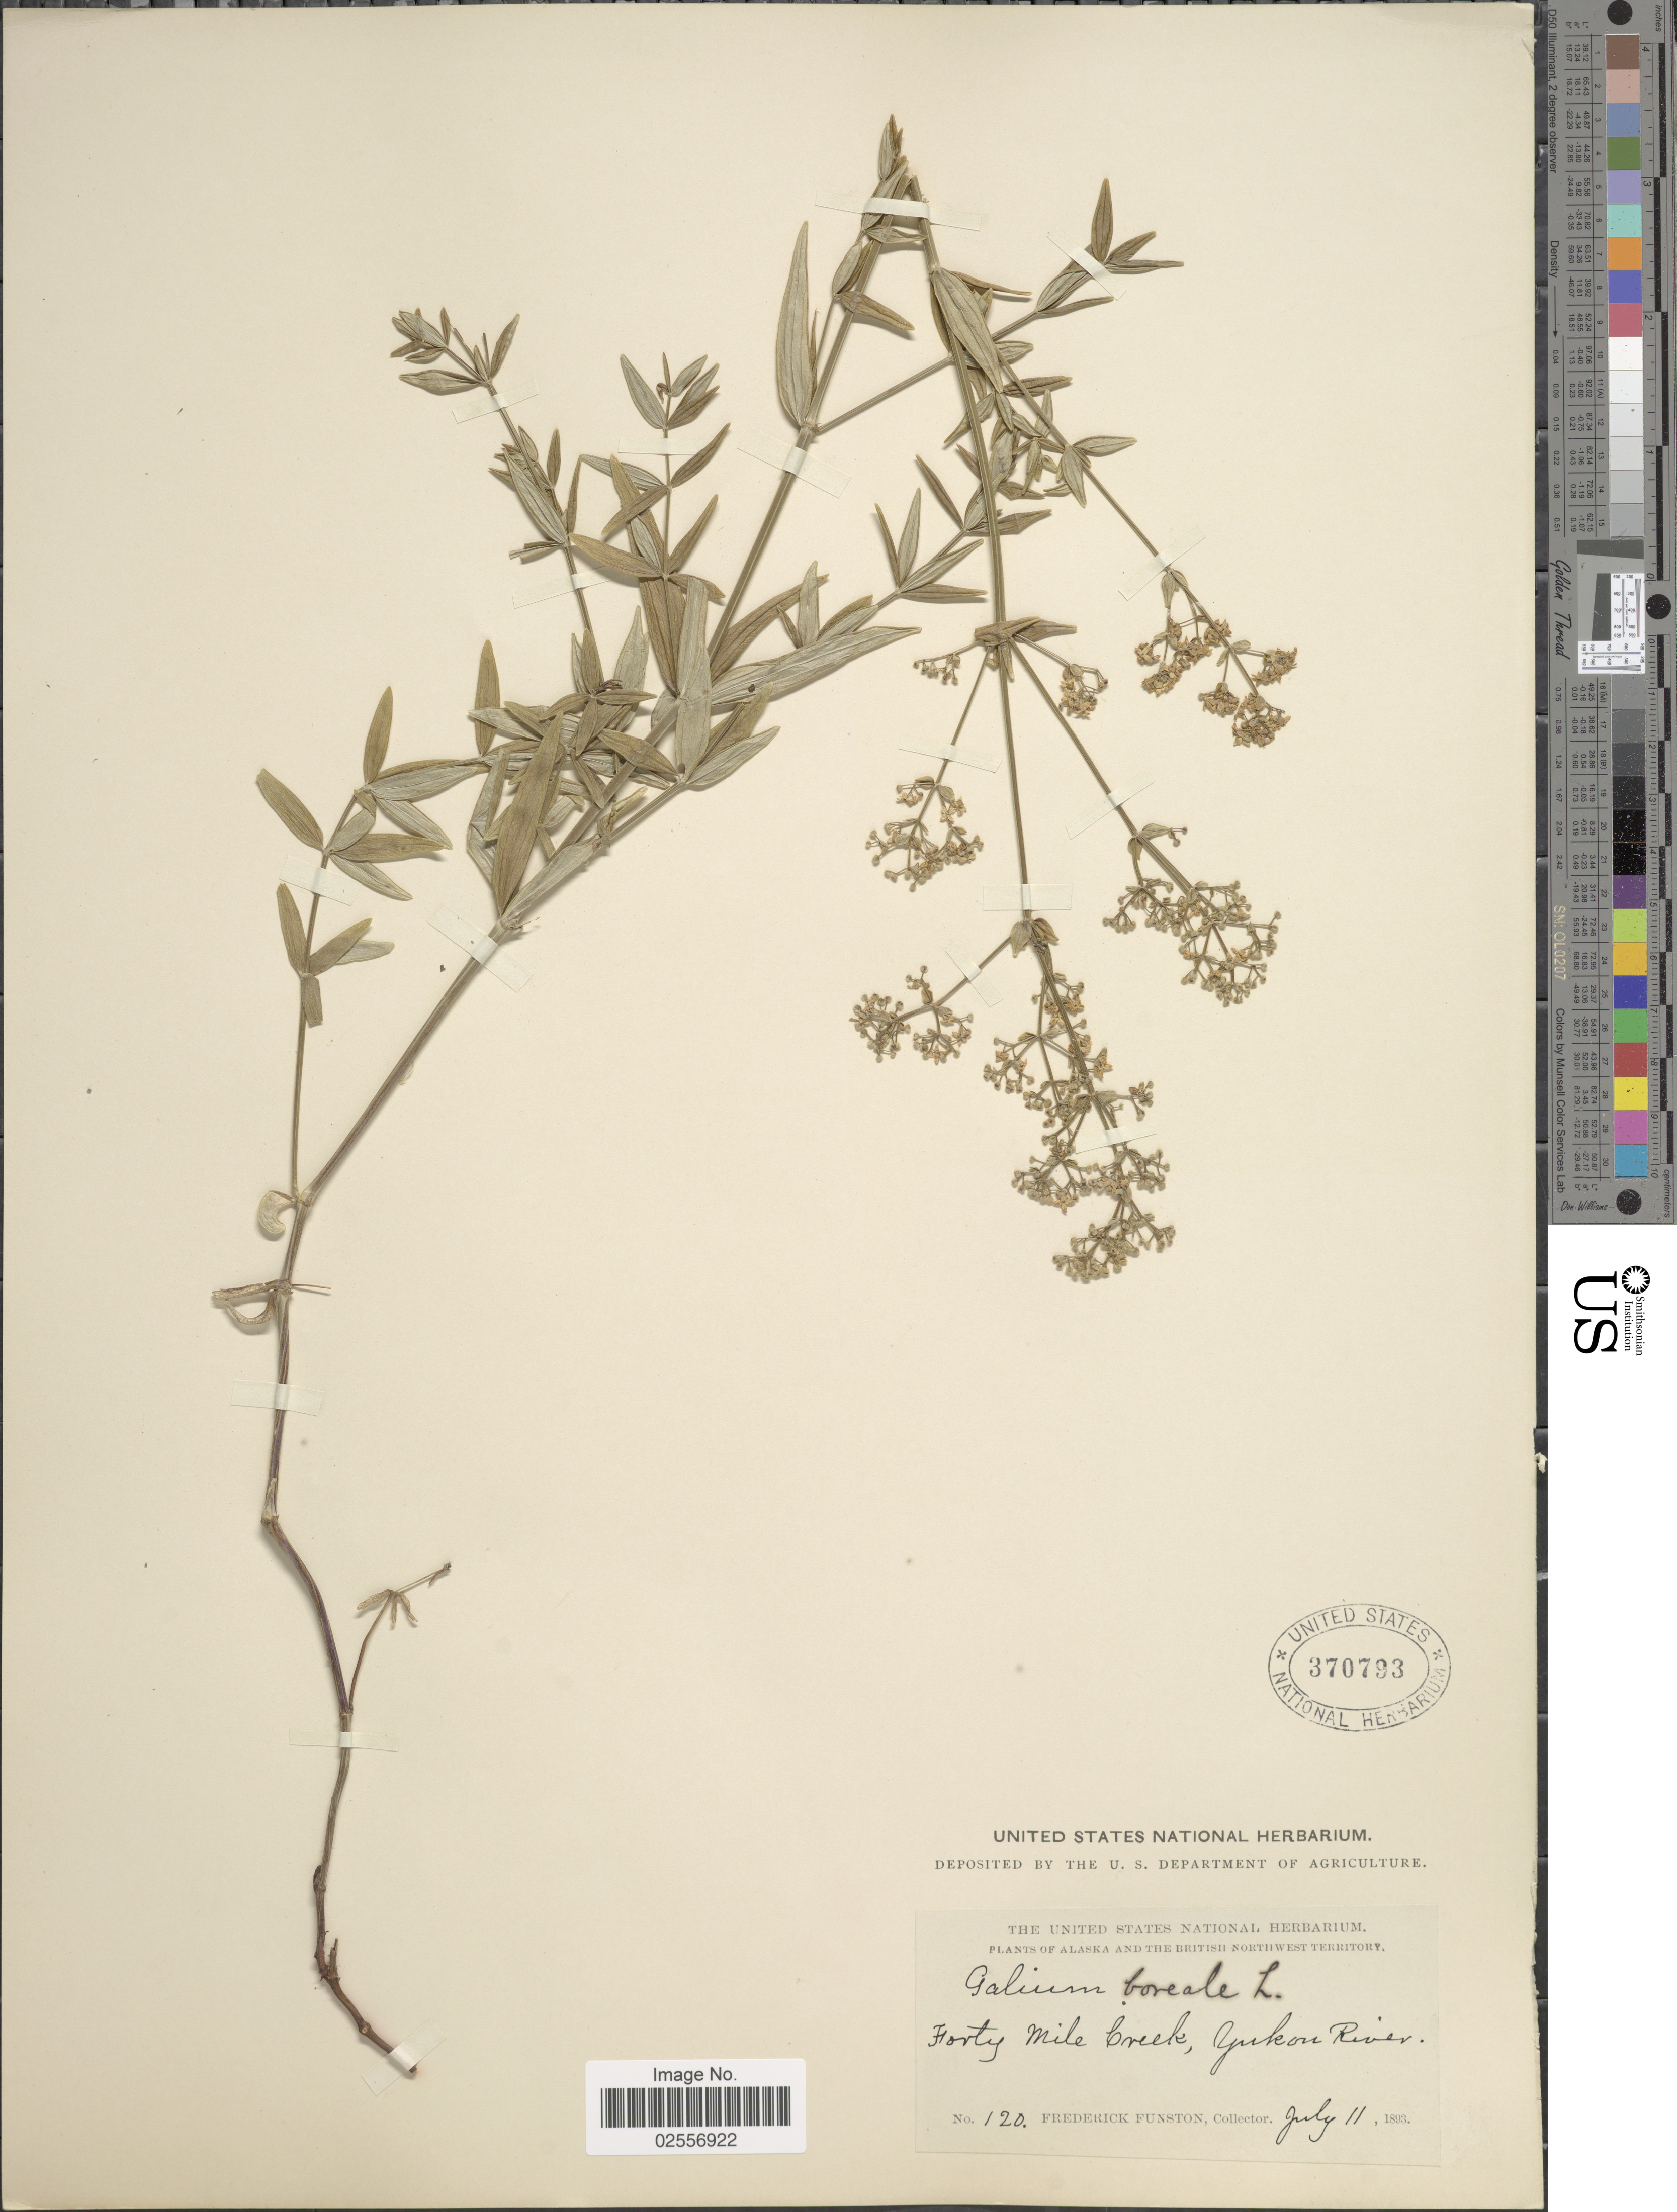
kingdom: Plantae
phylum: Tracheophyta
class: Magnoliopsida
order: Gentianales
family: Rubiaceae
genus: Galium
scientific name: Galium boreale L.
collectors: F. Funston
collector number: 120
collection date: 1893-07-11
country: United States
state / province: Alaska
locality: British Northwestern Territory, Forty Mile Creek, Yukon River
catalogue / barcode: US 370793